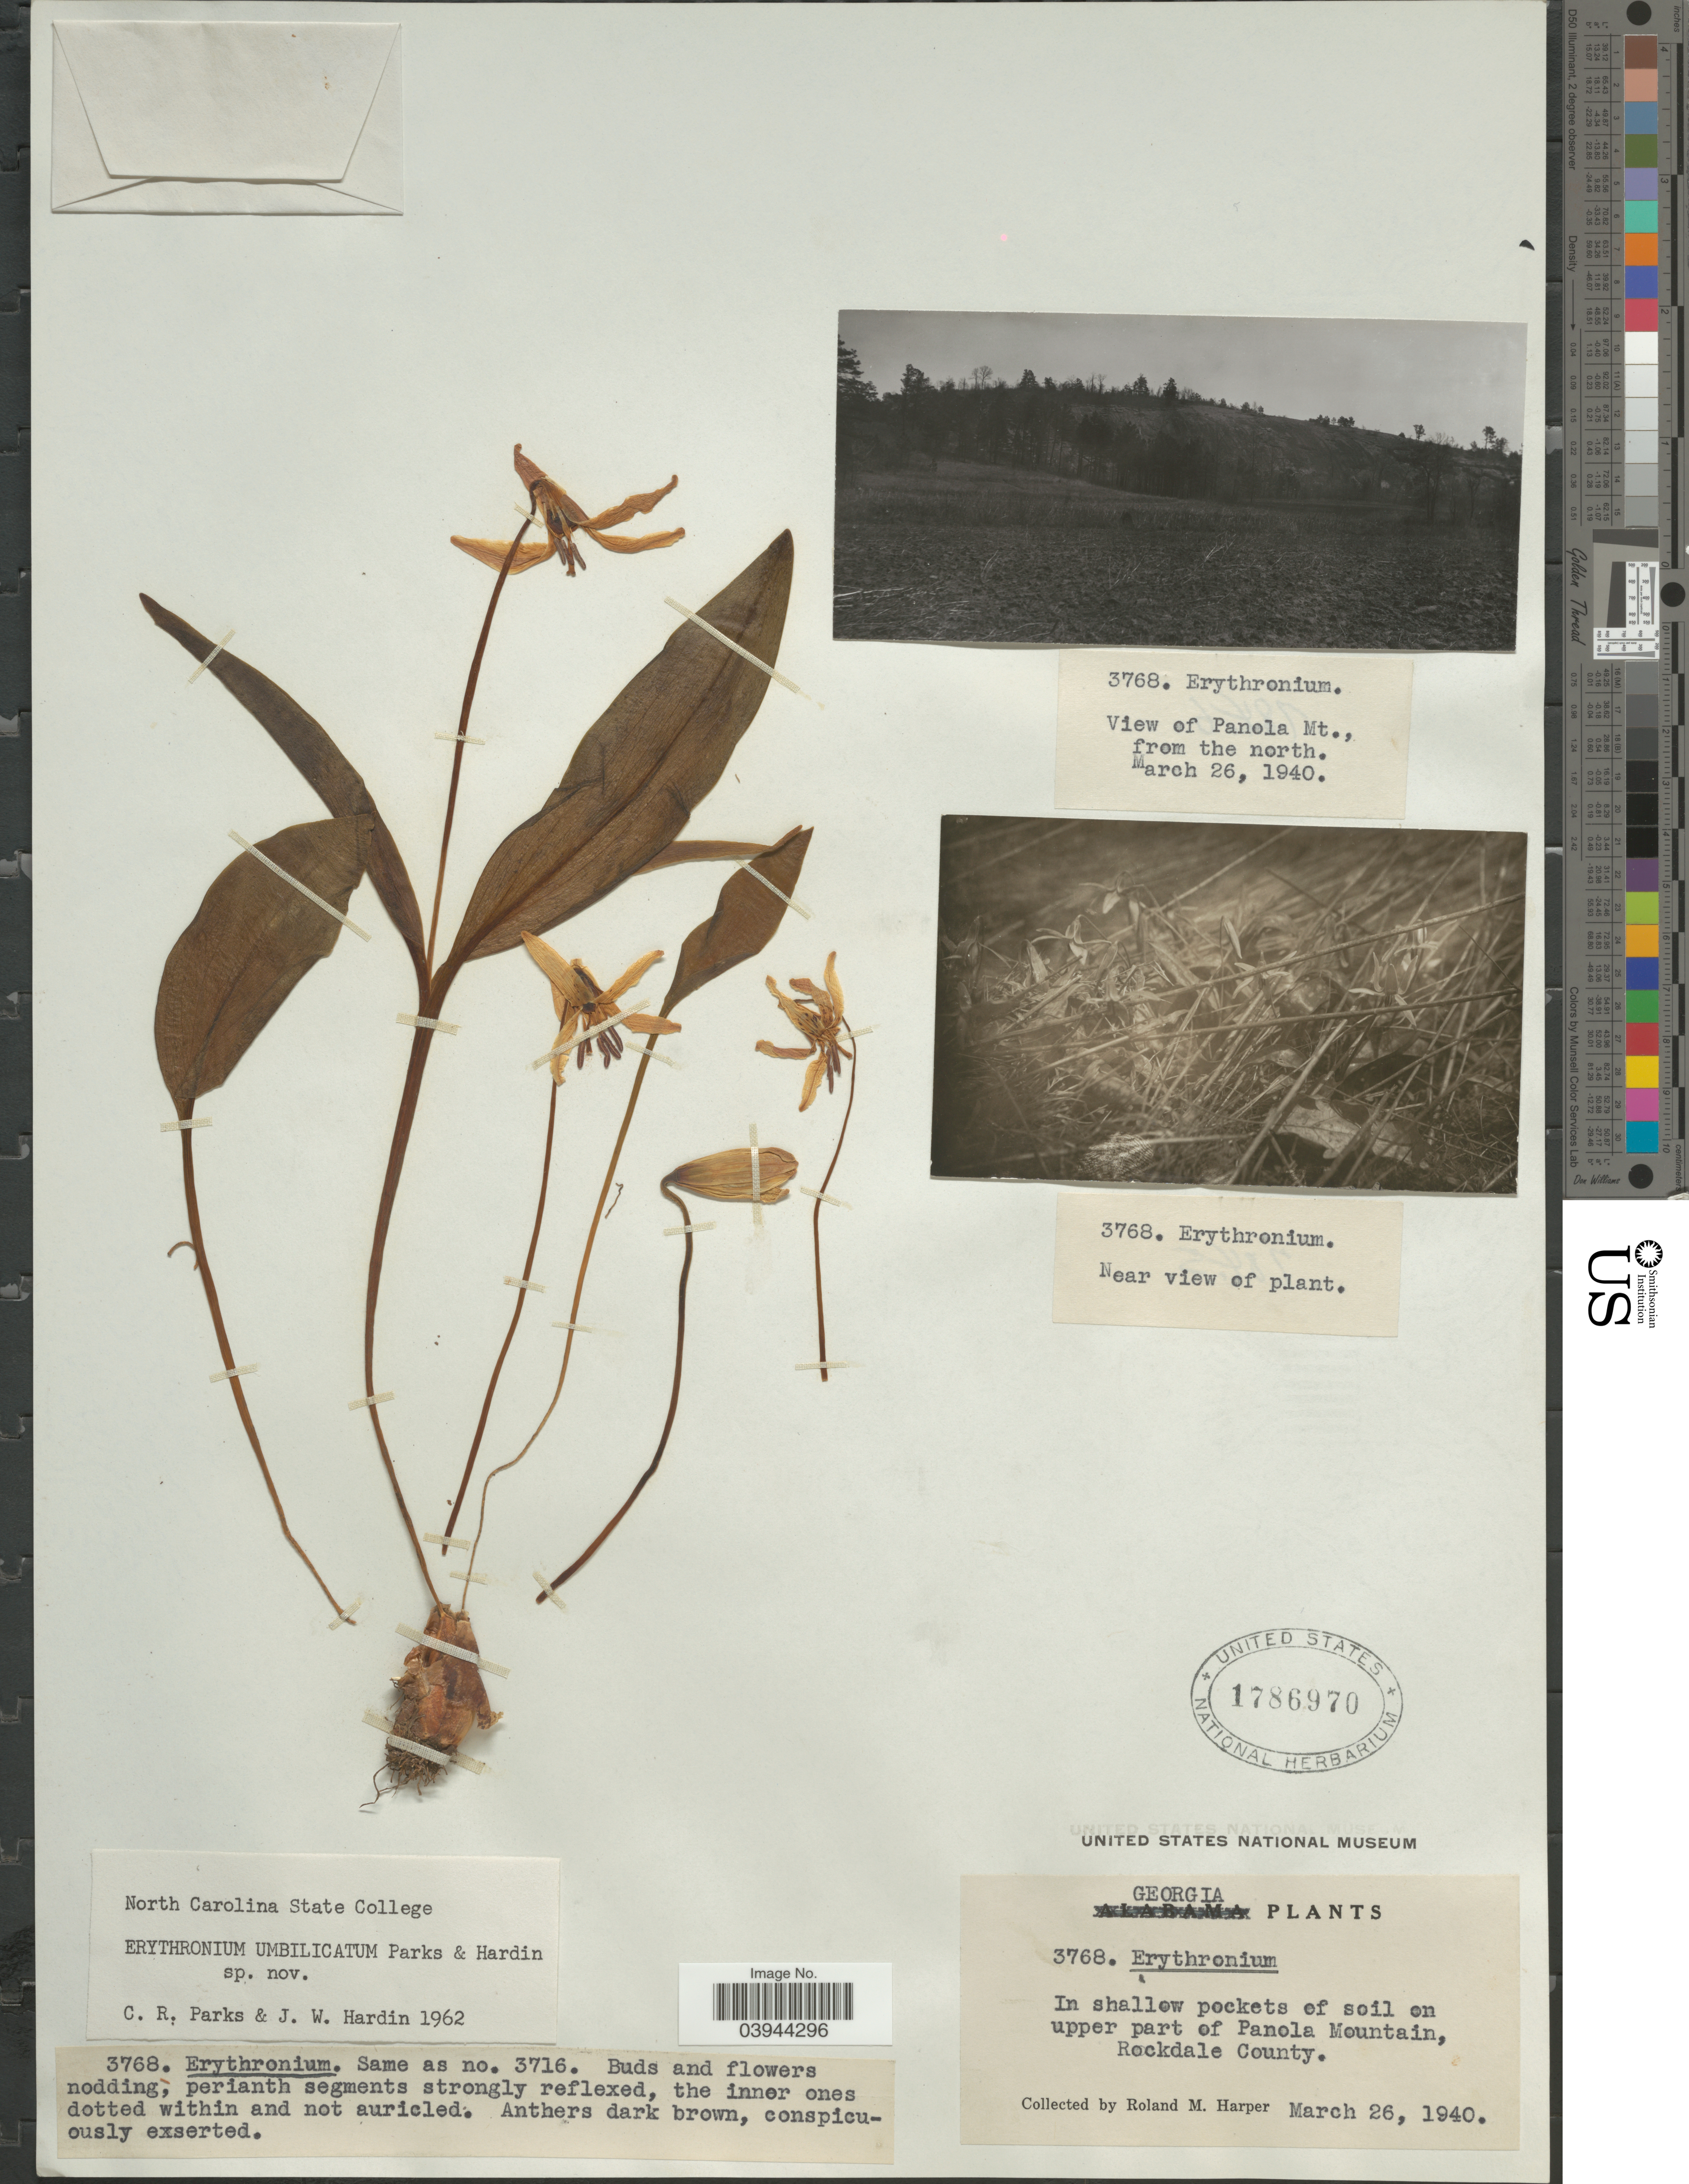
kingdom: Plantae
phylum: Tracheophyta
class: Liliopsida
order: Liliales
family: Liliaceae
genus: Erythronium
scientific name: Erythronium americanum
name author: Ker Gawl.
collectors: R. M. Harper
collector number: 3768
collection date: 1940-03-26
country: United States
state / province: Georgia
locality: In shallow pockets of soil on upper part of Panola Mountain, Rockdale County.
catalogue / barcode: US 1786970